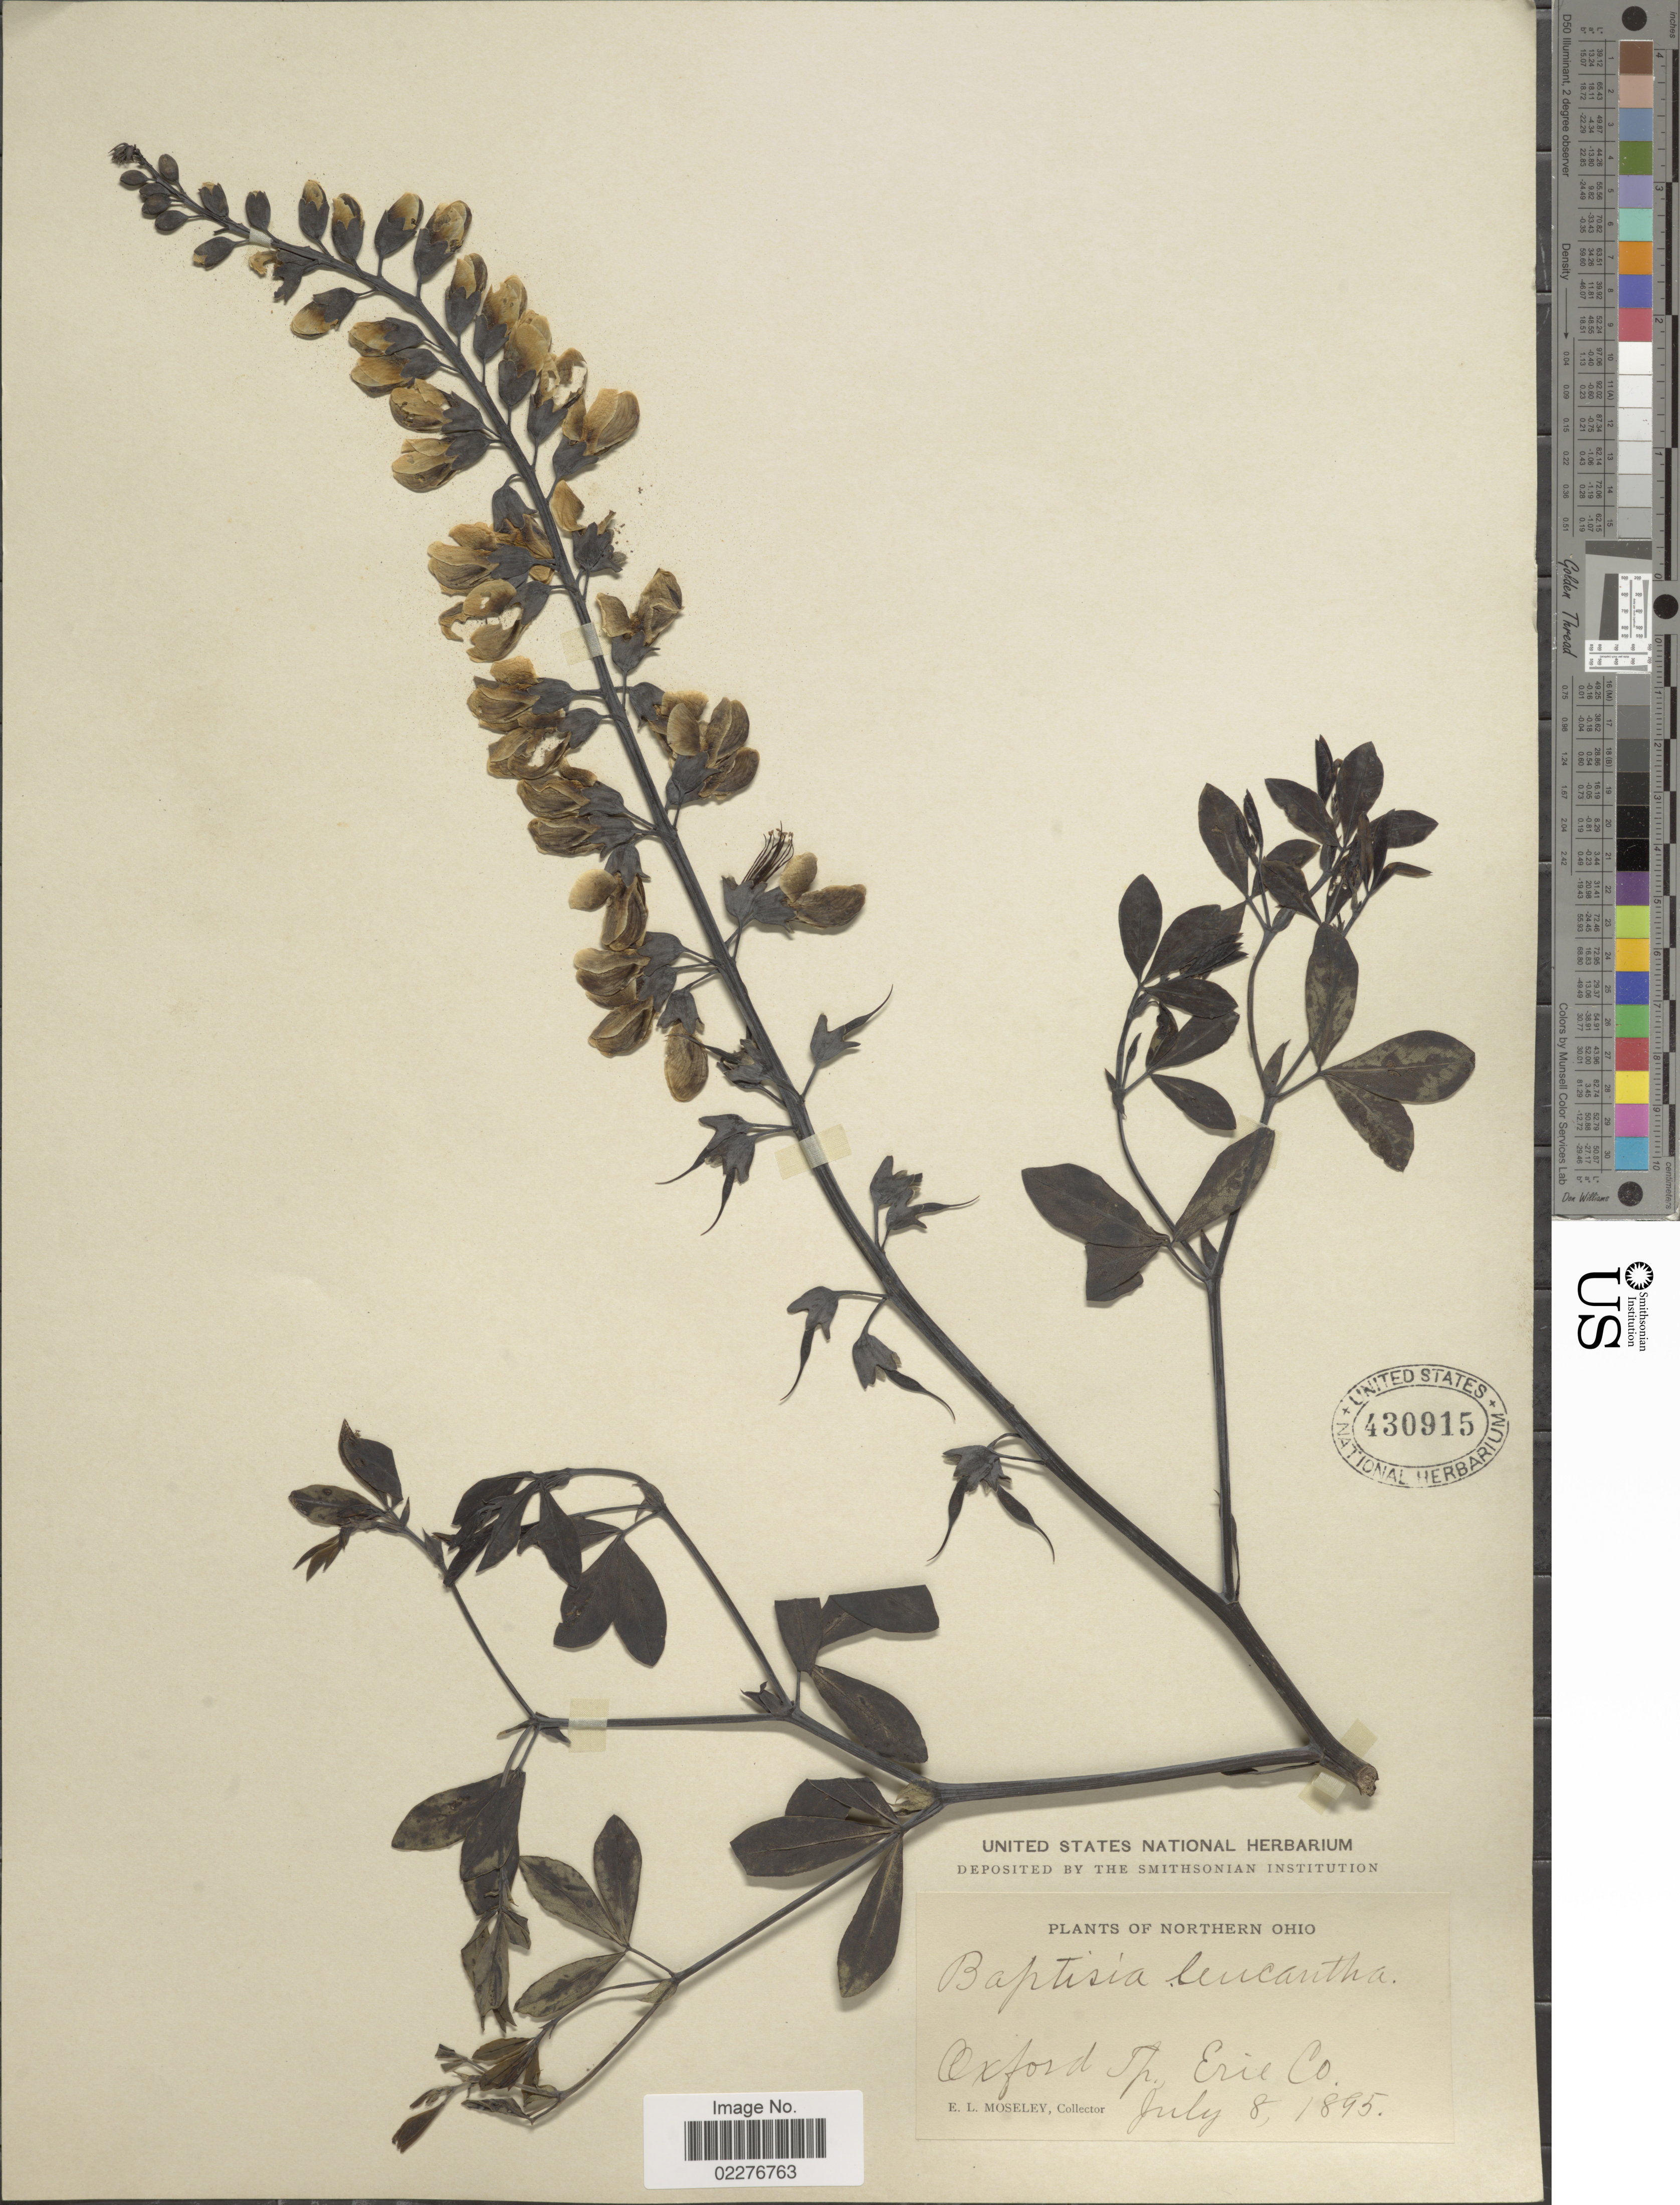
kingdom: Plantae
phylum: Tracheophyta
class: Magnoliopsida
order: Fabales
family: Fabaceae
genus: Baptisia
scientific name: Baptisia leucantha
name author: Torr. & A. Gray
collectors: E. Moseley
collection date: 1895-07-08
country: United States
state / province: Ohio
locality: Northern Ohio, Oxford Tp., Erie Co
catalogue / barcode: US 430915